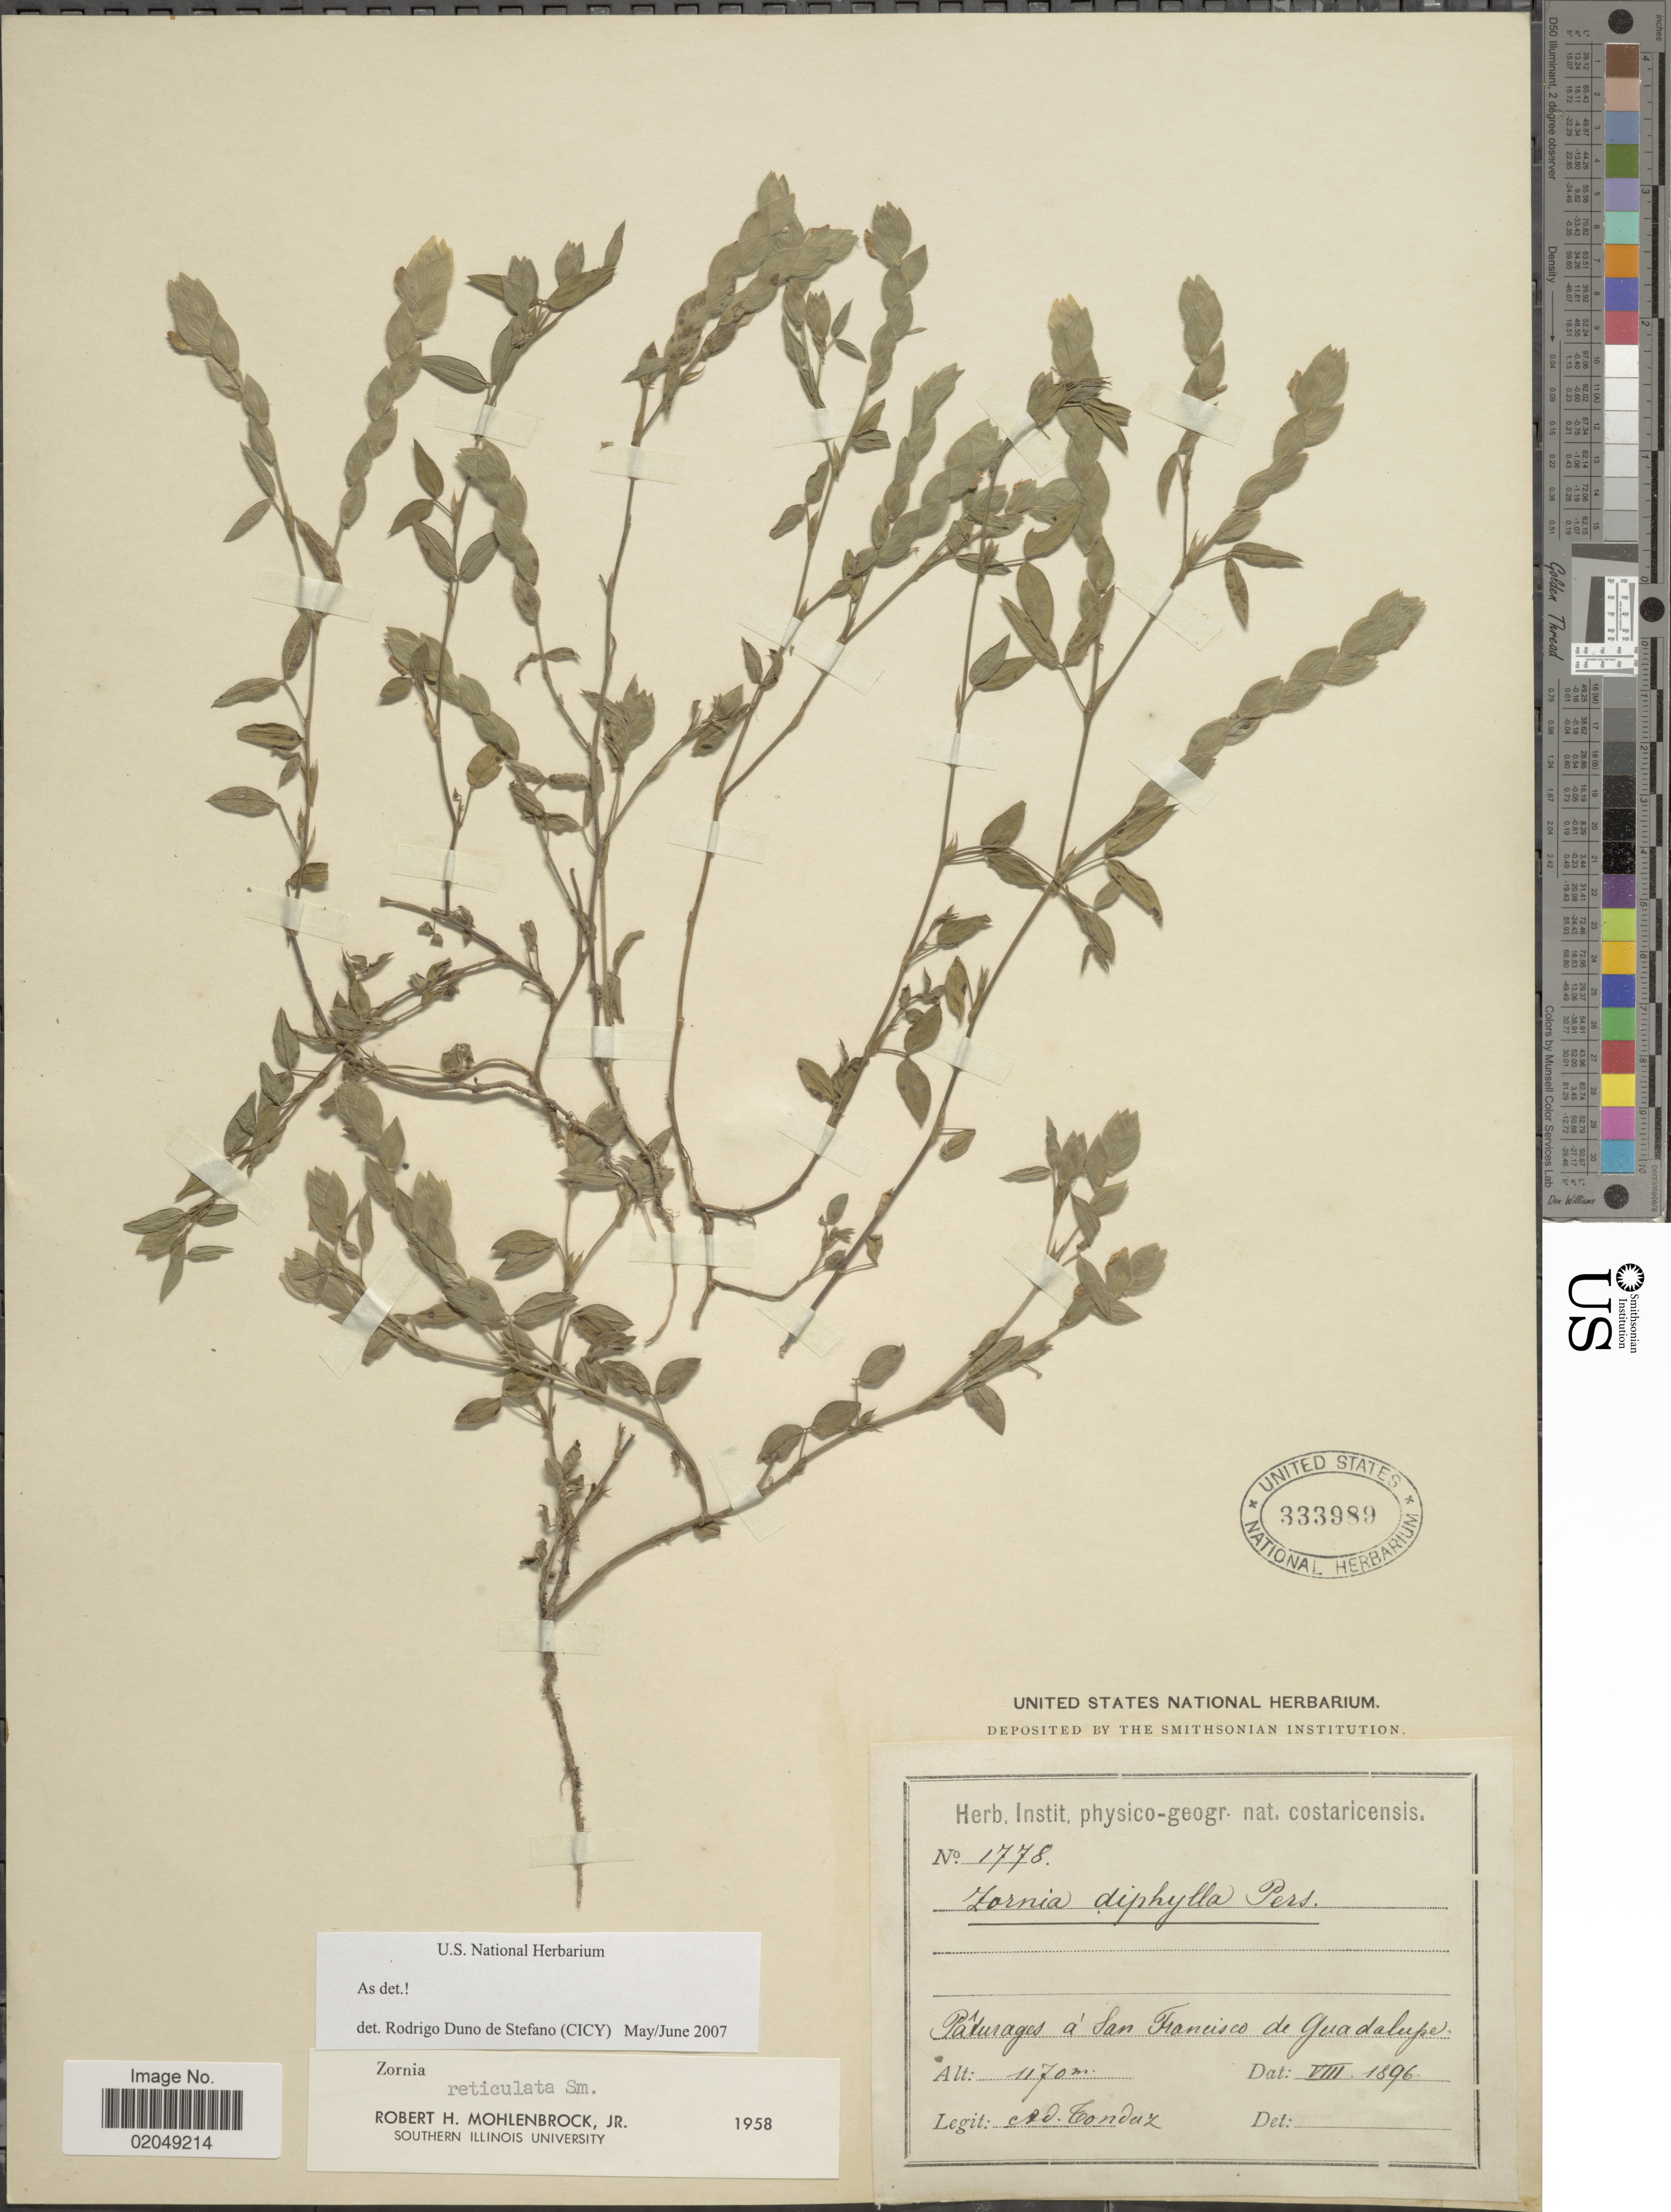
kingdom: Plantae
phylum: Tracheophyta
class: Magnoliopsida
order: Fabales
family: Fabaceae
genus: Zornia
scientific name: Zornia reticulata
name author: Sm.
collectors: A. Tonduz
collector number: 1778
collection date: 1896-08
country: Costa Rica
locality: Paturages a San Francisco de Guadalupe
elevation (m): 1170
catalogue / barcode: US 3333989